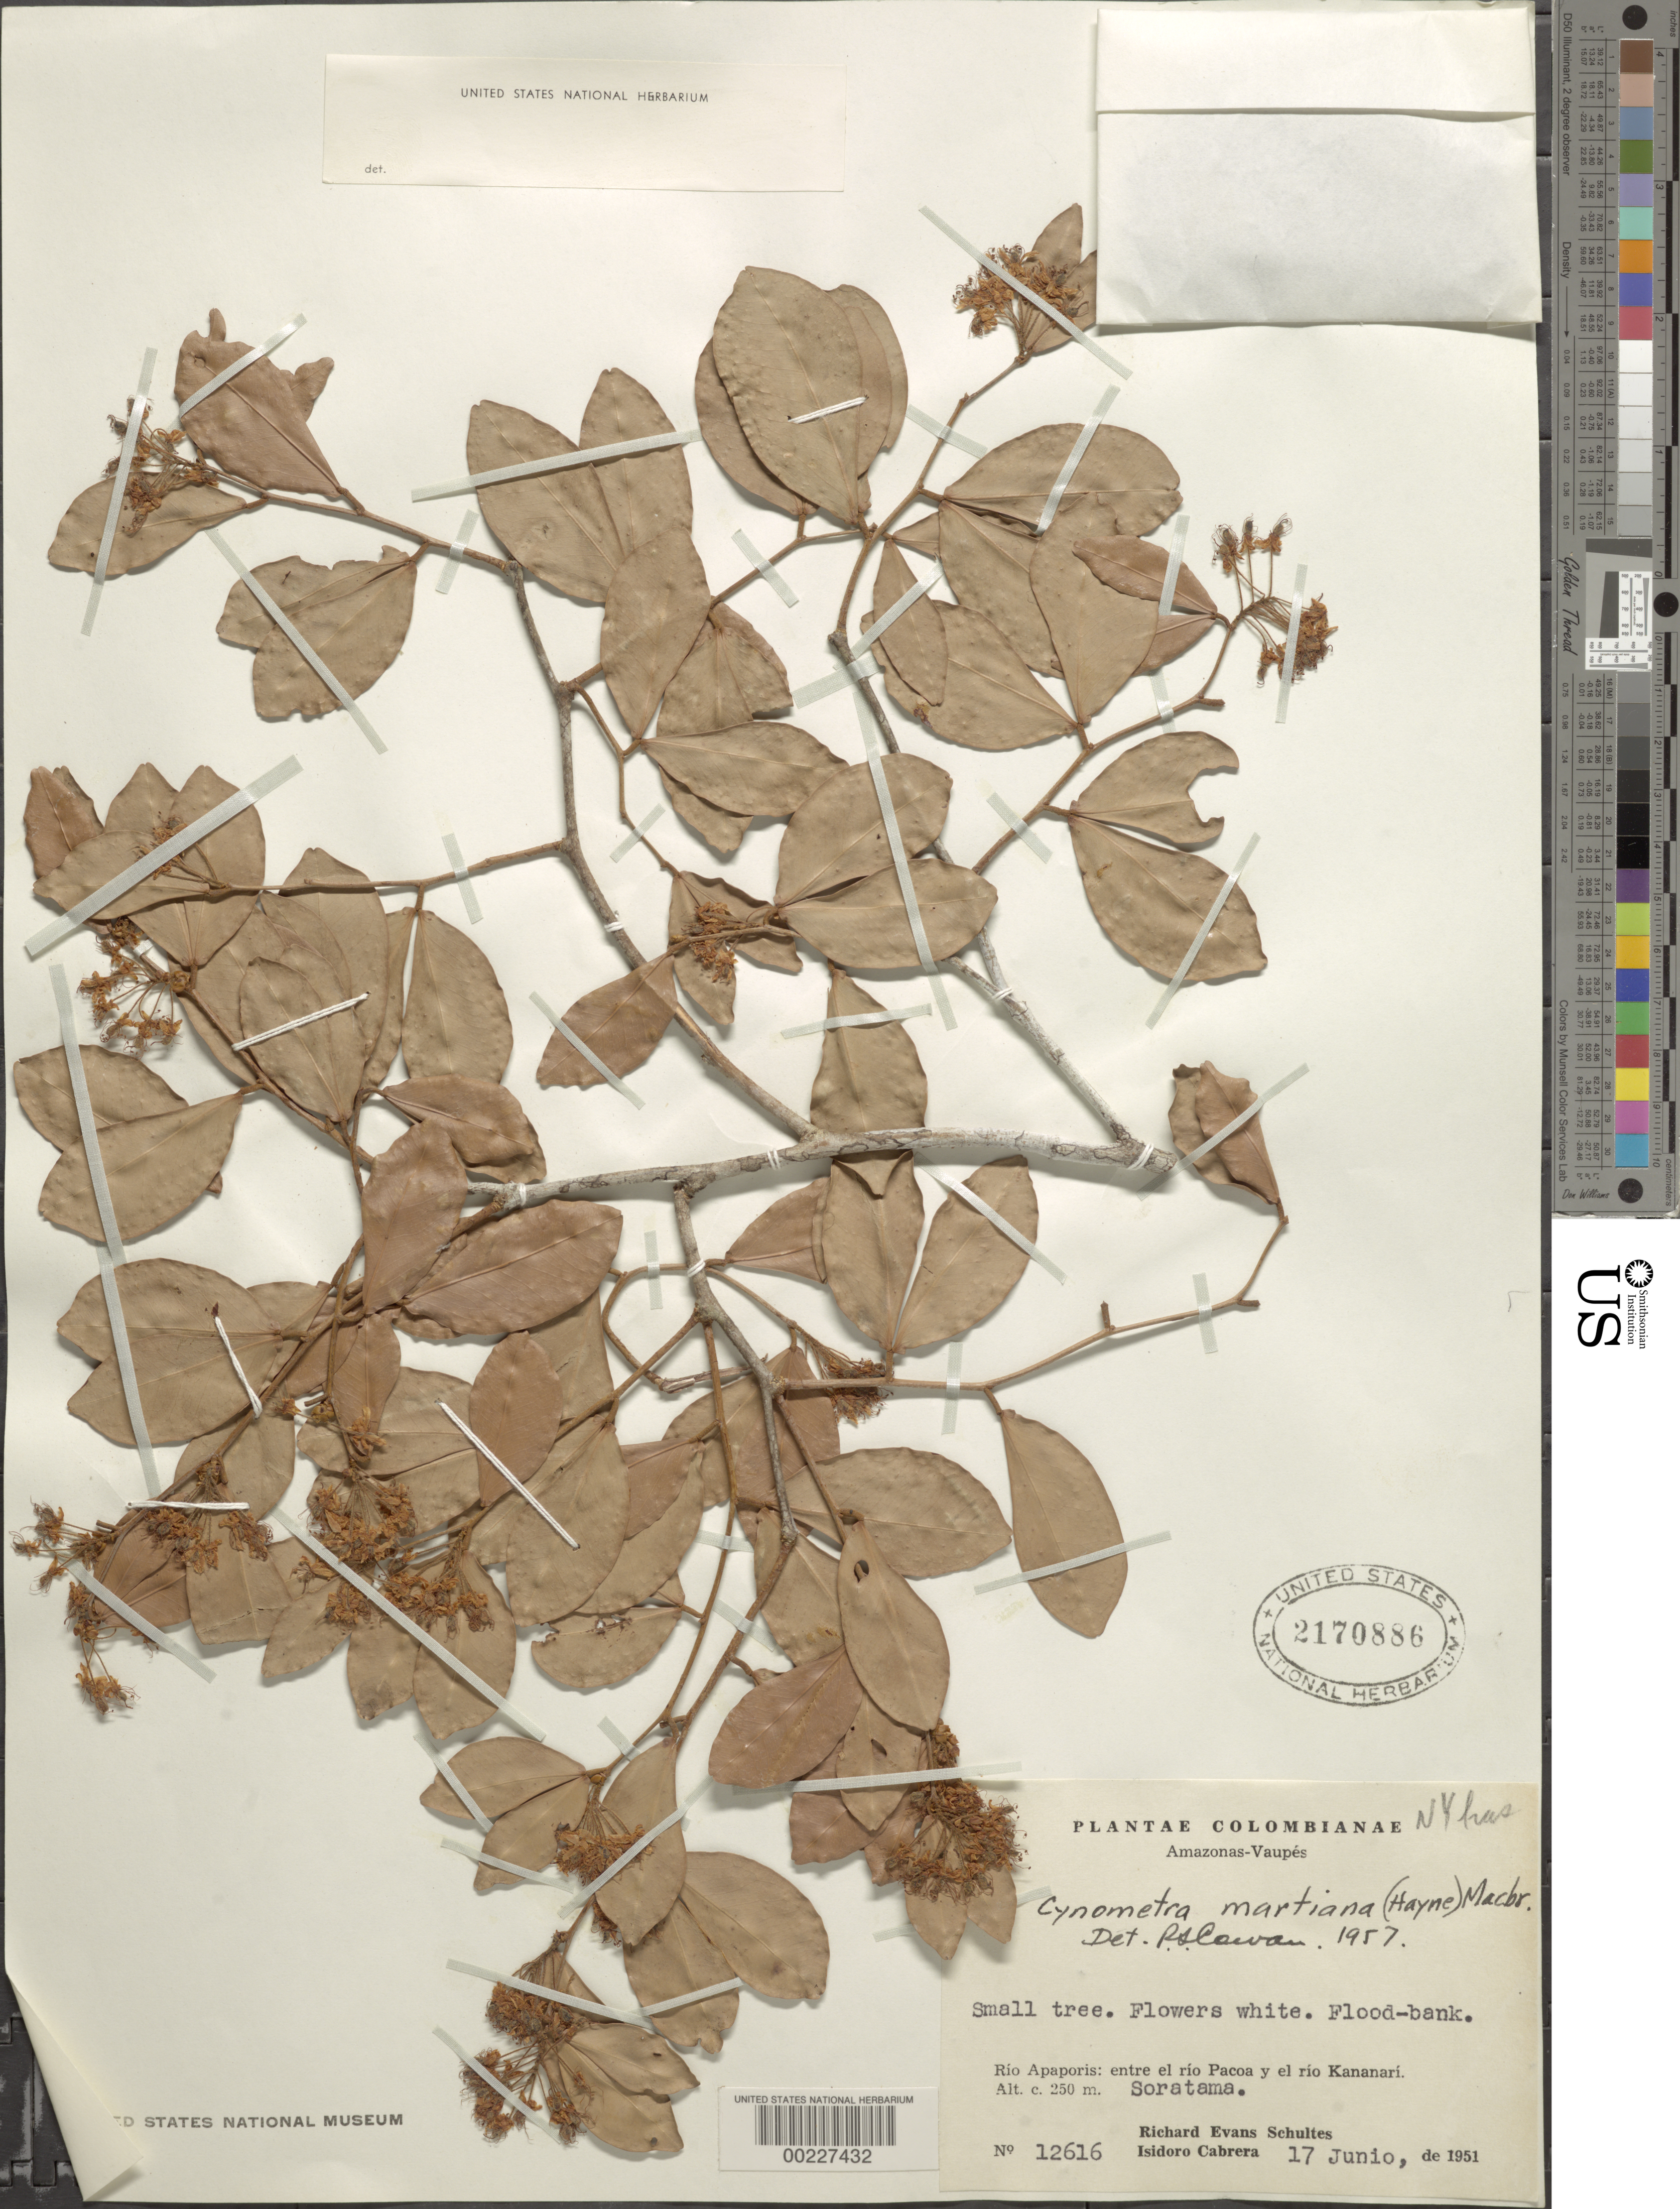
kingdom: Plantae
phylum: Tracheophyta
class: Magnoliopsida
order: Fabales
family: Fabaceae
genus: Cynometra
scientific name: Cynometra martiana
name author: Baill.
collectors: R. E. Schultes & I. Cabrera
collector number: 12616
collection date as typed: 17 Jun 1951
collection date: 1951-06-17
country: Colombia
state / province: Amazônas / Vaupés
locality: Rio Apaporis: between Rio Pacoa and Rio Kananari; Soratama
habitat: Flood-bank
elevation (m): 250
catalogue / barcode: US 2170886